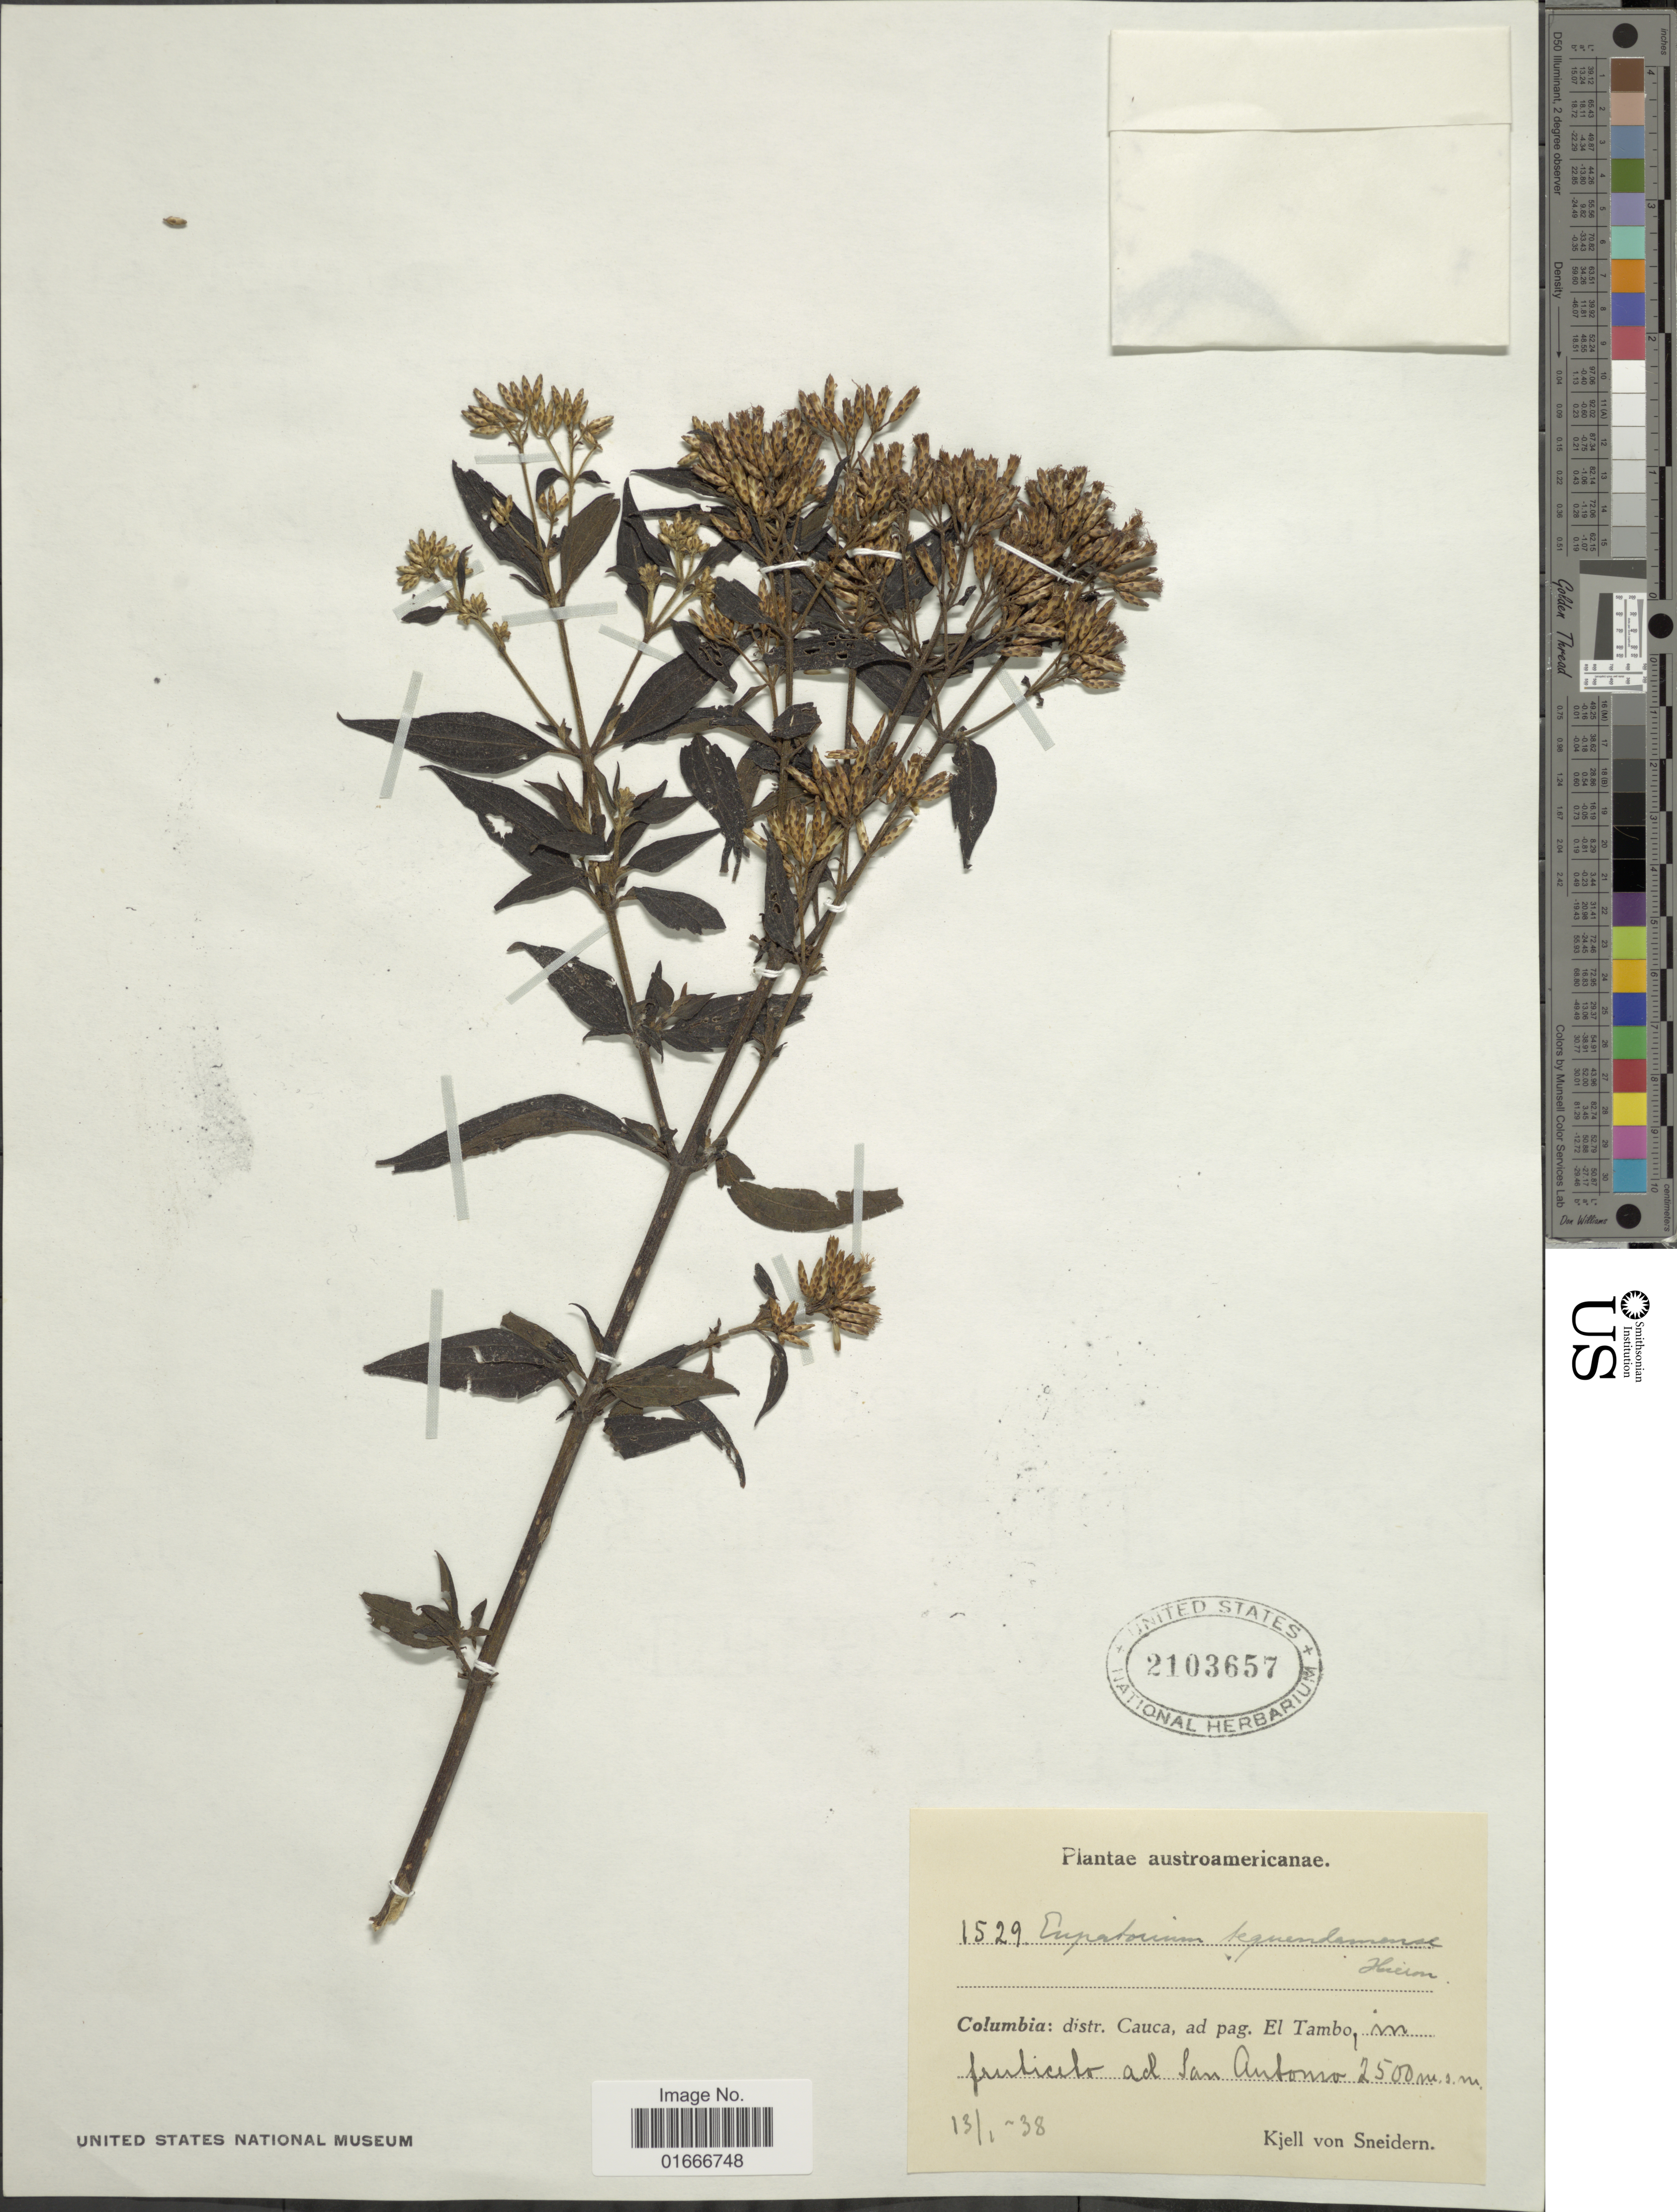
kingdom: Plantae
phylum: Tracheophyta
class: Magnoliopsida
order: Asterales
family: Asteraceae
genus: Chromolaena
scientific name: Chromolaena subscandens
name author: (Hieron.) R.M. King & H. Rob.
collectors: K. von Sneidern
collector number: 1529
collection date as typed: Transcribed d/m/y: 13/1/38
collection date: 1938-01-31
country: Colombia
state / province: Cauca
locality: Ad pag. El Tambo, ad San Antonio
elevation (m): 2500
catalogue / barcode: US 2103657